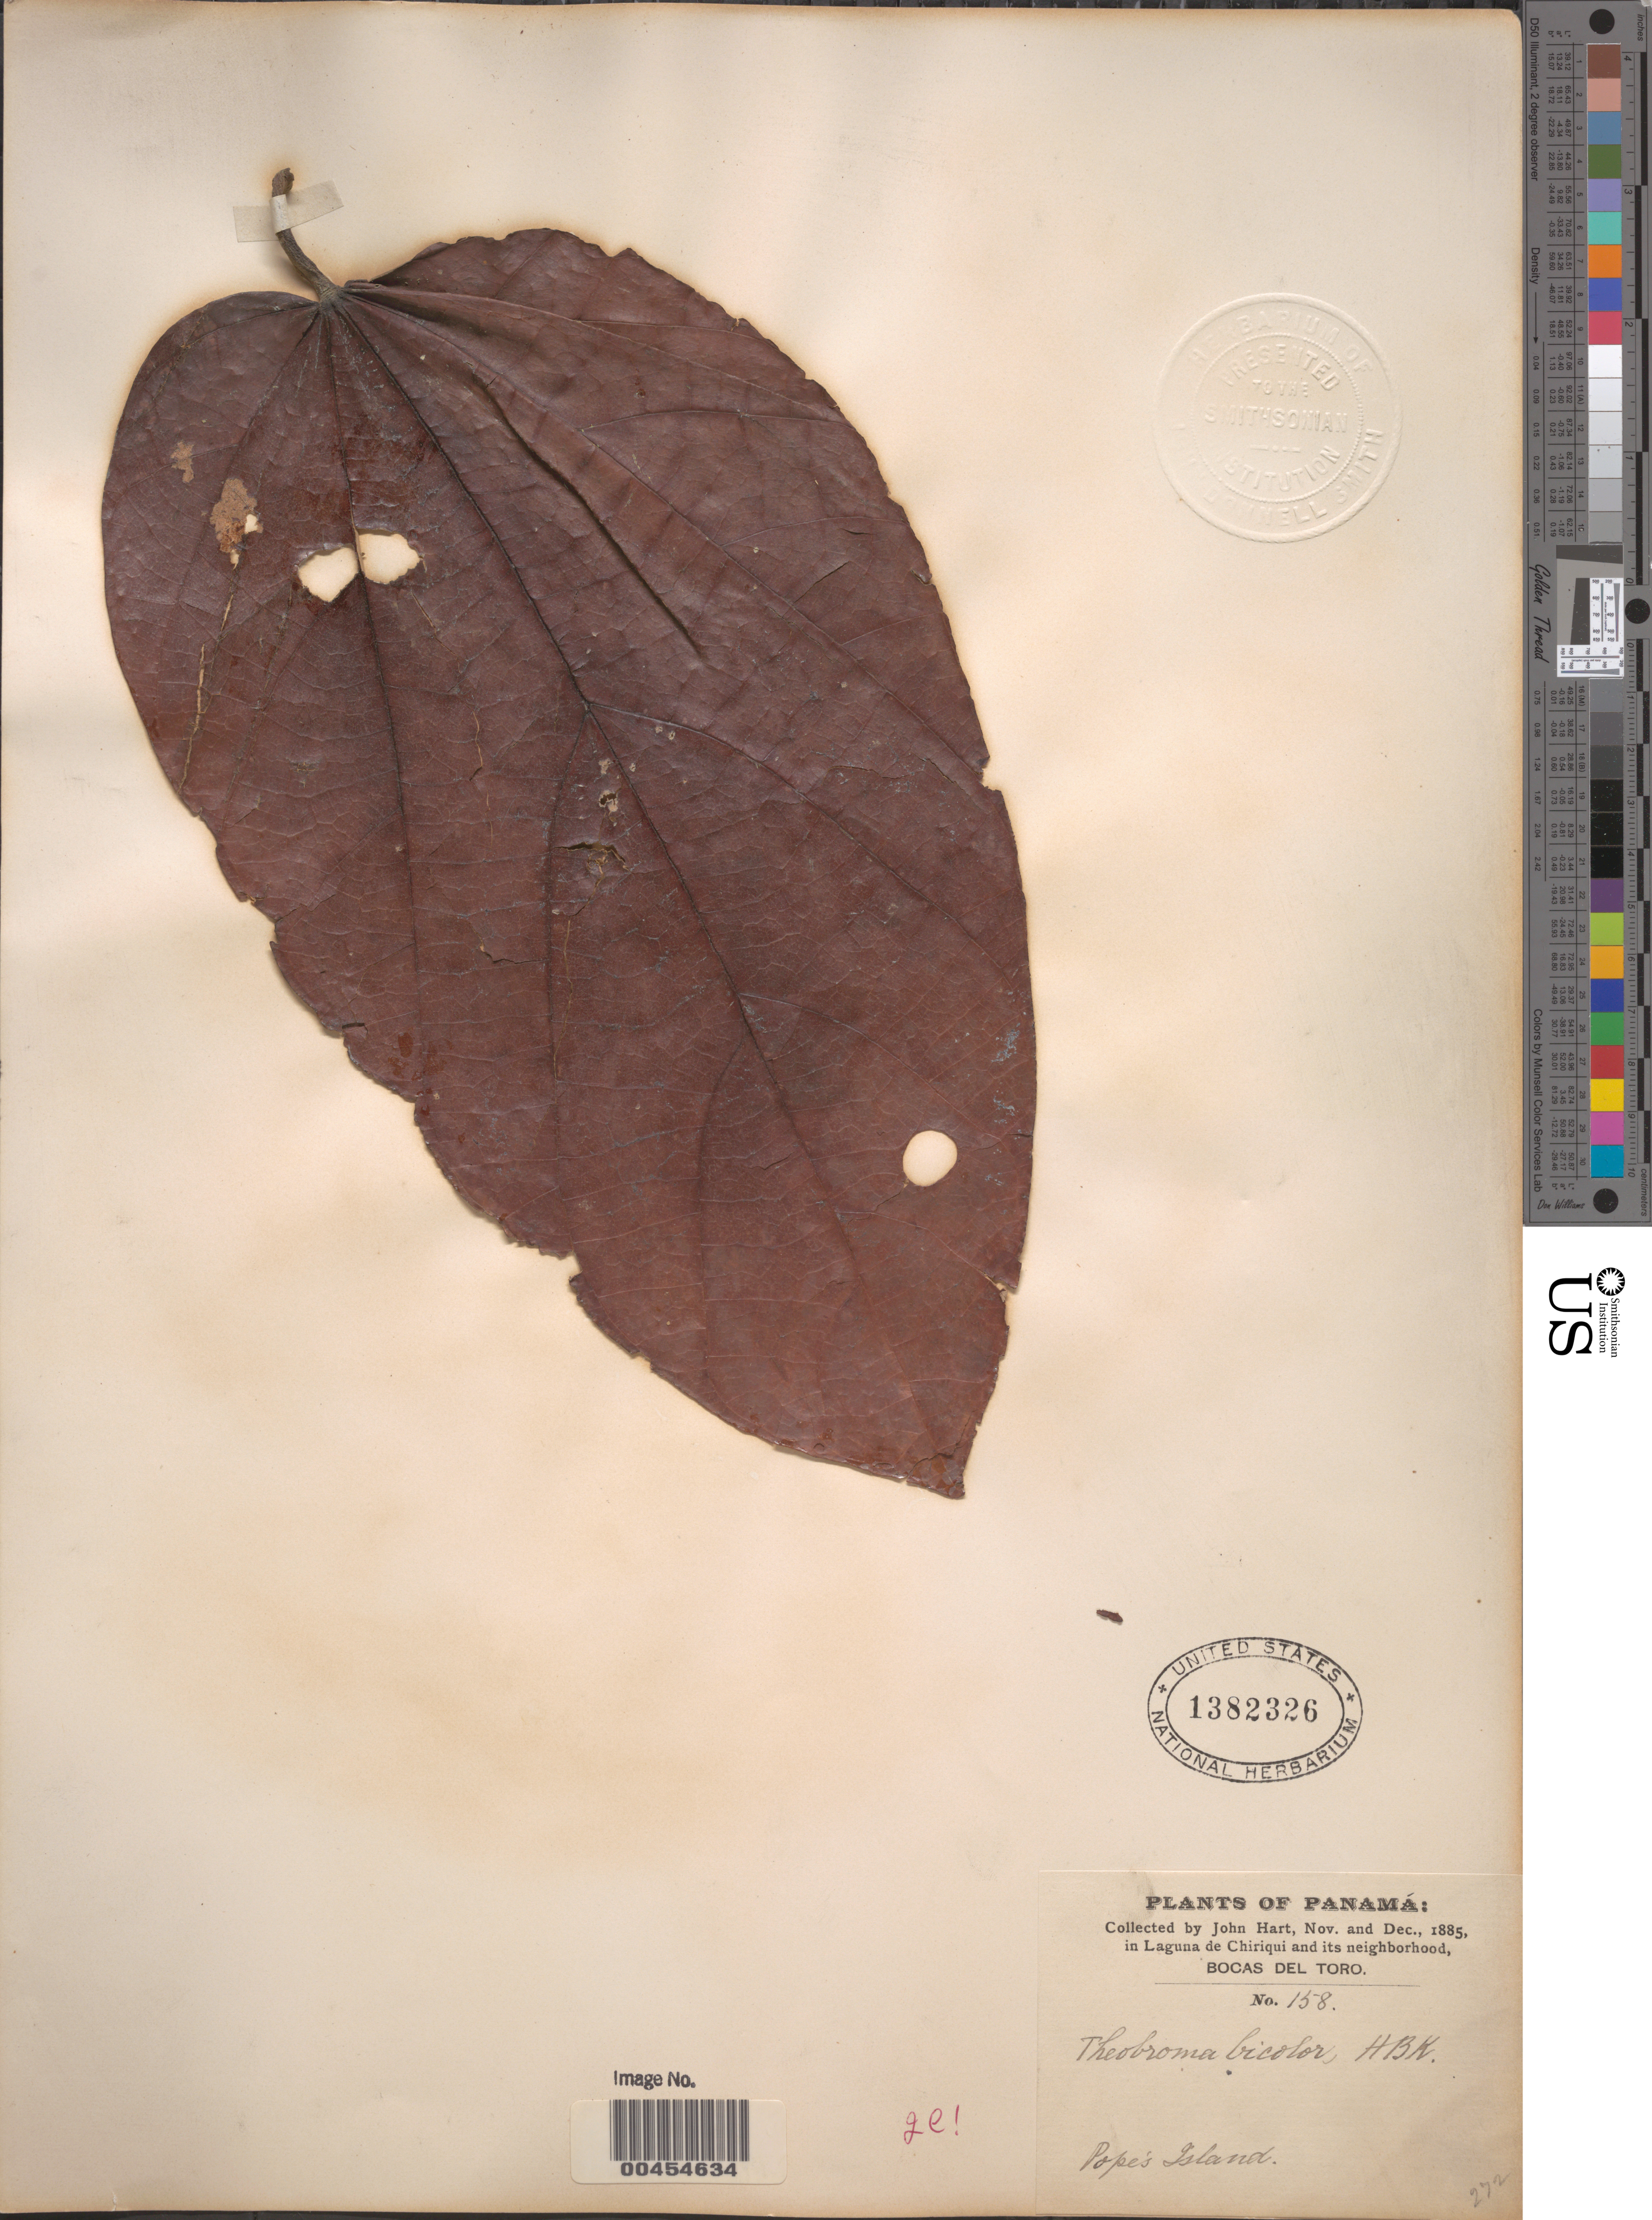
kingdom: Plantae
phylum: Tracheophyta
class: Magnoliopsida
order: Malvales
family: Malvaceae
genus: Theobroma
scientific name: Theobroma bicolor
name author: Bonpl.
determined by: Dorr, L. J., (BOT), Smithsonian Institution - National Museum of Natural History (UNITED STATES)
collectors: J. Hart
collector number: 158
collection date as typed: Nov 1885 to -- Dec 1885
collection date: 1885-11/1885-12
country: Panama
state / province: Bocas del Toro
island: Pope's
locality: Laguna de Chiriquí, Pope's Island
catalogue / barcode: US 1382326